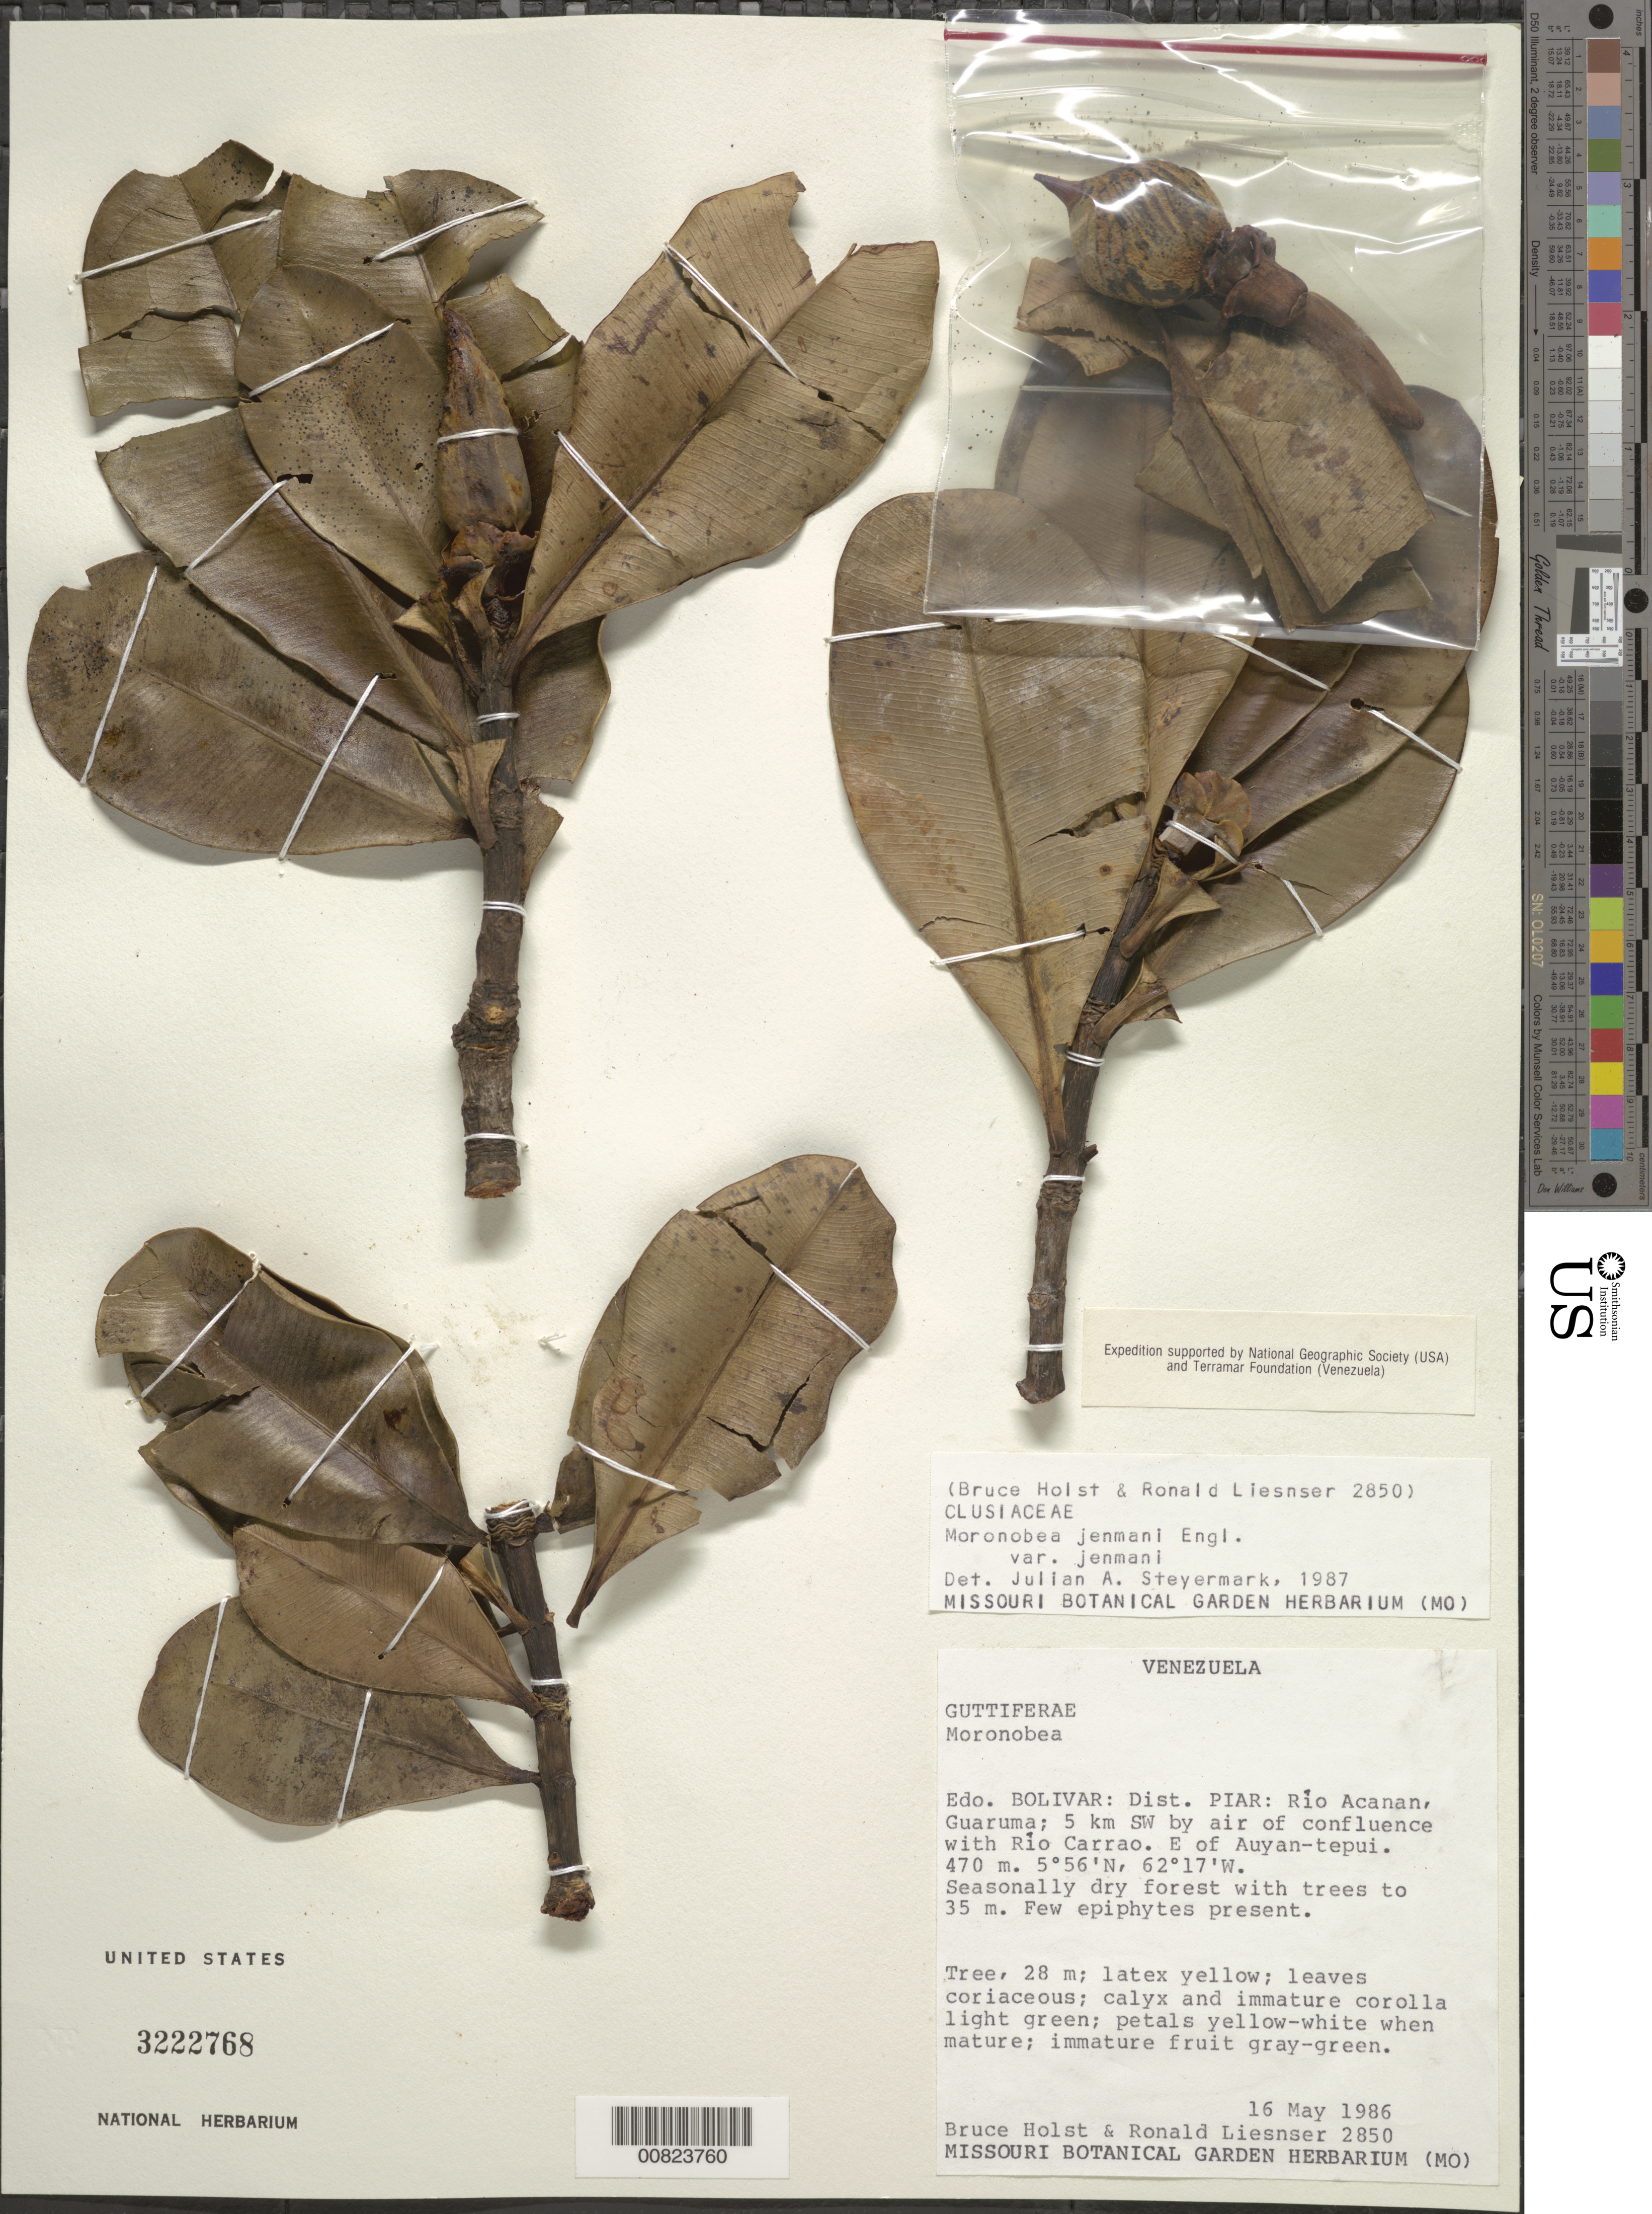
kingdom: Plantae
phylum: Tracheophyta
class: Magnoliopsida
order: Malpighiales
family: Clusiaceae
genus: Moronobea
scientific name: Moronobea jenmanii var. jenmani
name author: Engl.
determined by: Steyermark, Julian A., (VEN)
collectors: B. Holst & R. L. Liesner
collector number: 2850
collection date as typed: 16-May-86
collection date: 1986-05-16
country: Venezuela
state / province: Bolívar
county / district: Piar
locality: Río Acanan, Guaruma, 5 km by air SW of confl with Río Carrao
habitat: Seasonally dry forest with trees to 35 m; few epiphytes present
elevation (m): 470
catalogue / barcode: US 3222768